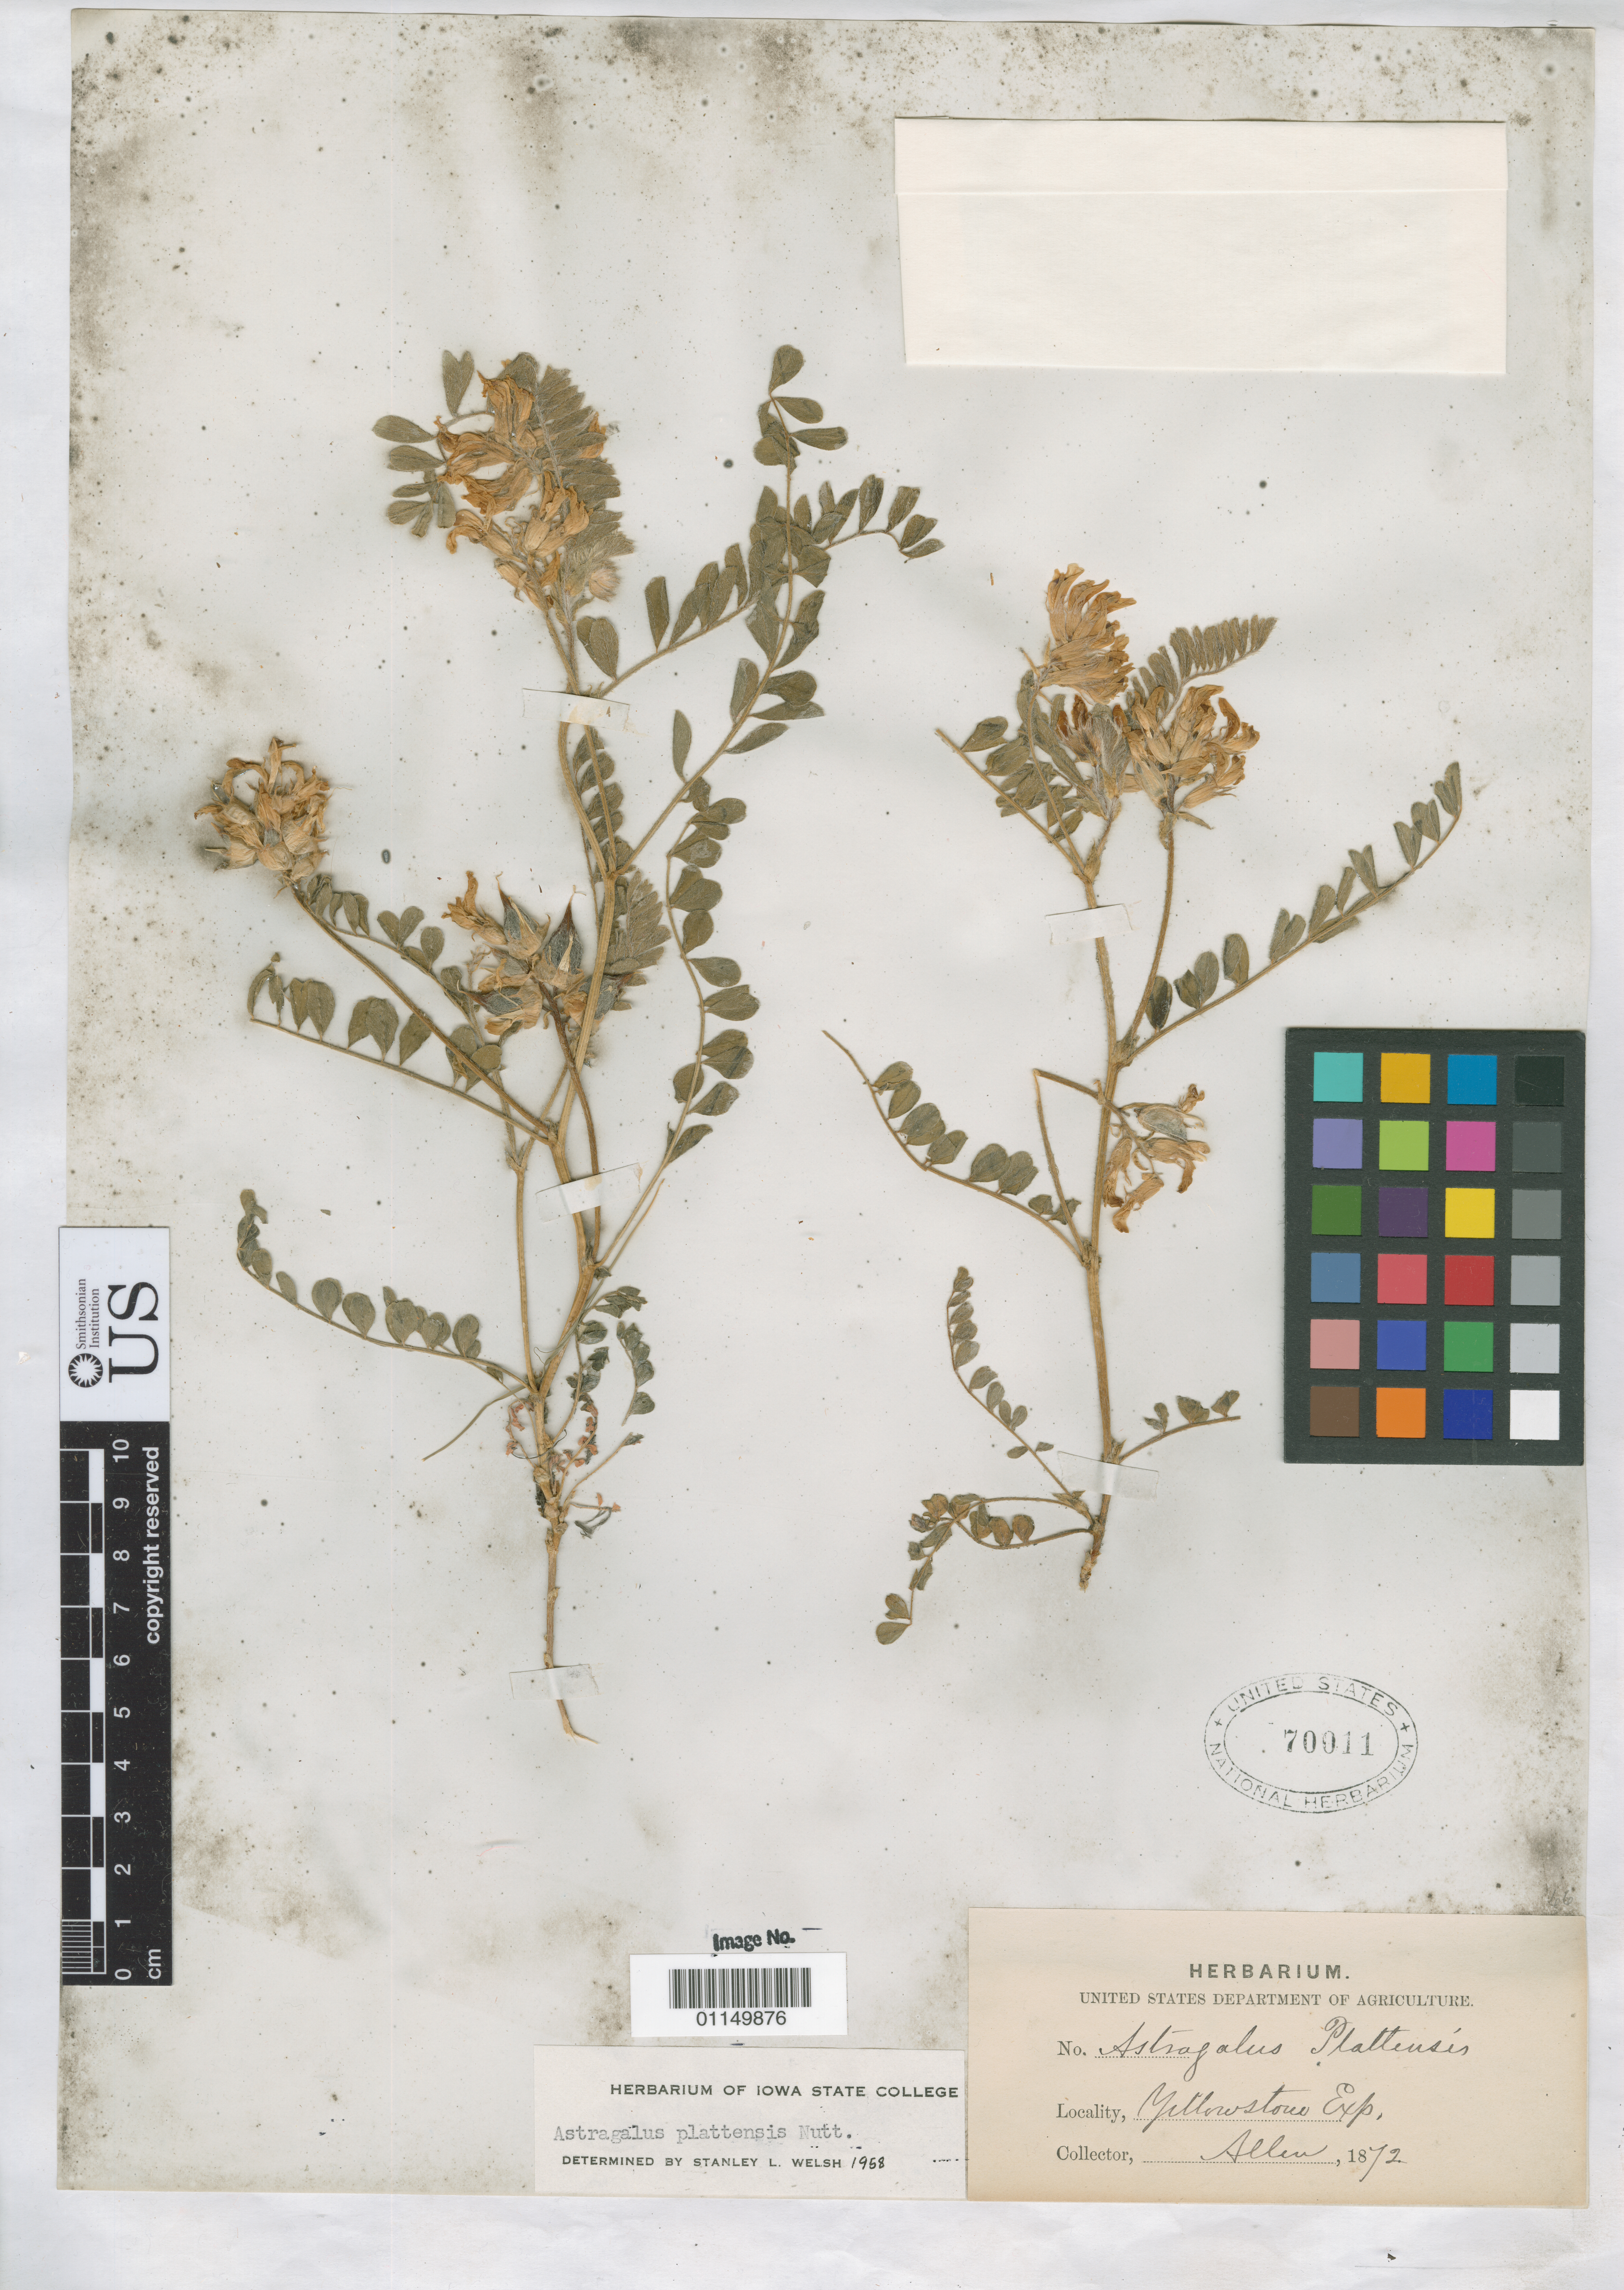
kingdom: Plantae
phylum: Tracheophyta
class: Magnoliopsida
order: Fabales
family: Fabaceae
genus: Astragalus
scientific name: Astragalus plattensis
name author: Nutt. ex Torr. & A. Gray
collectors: -- Allen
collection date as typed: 1872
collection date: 1872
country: United States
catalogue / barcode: US 70011